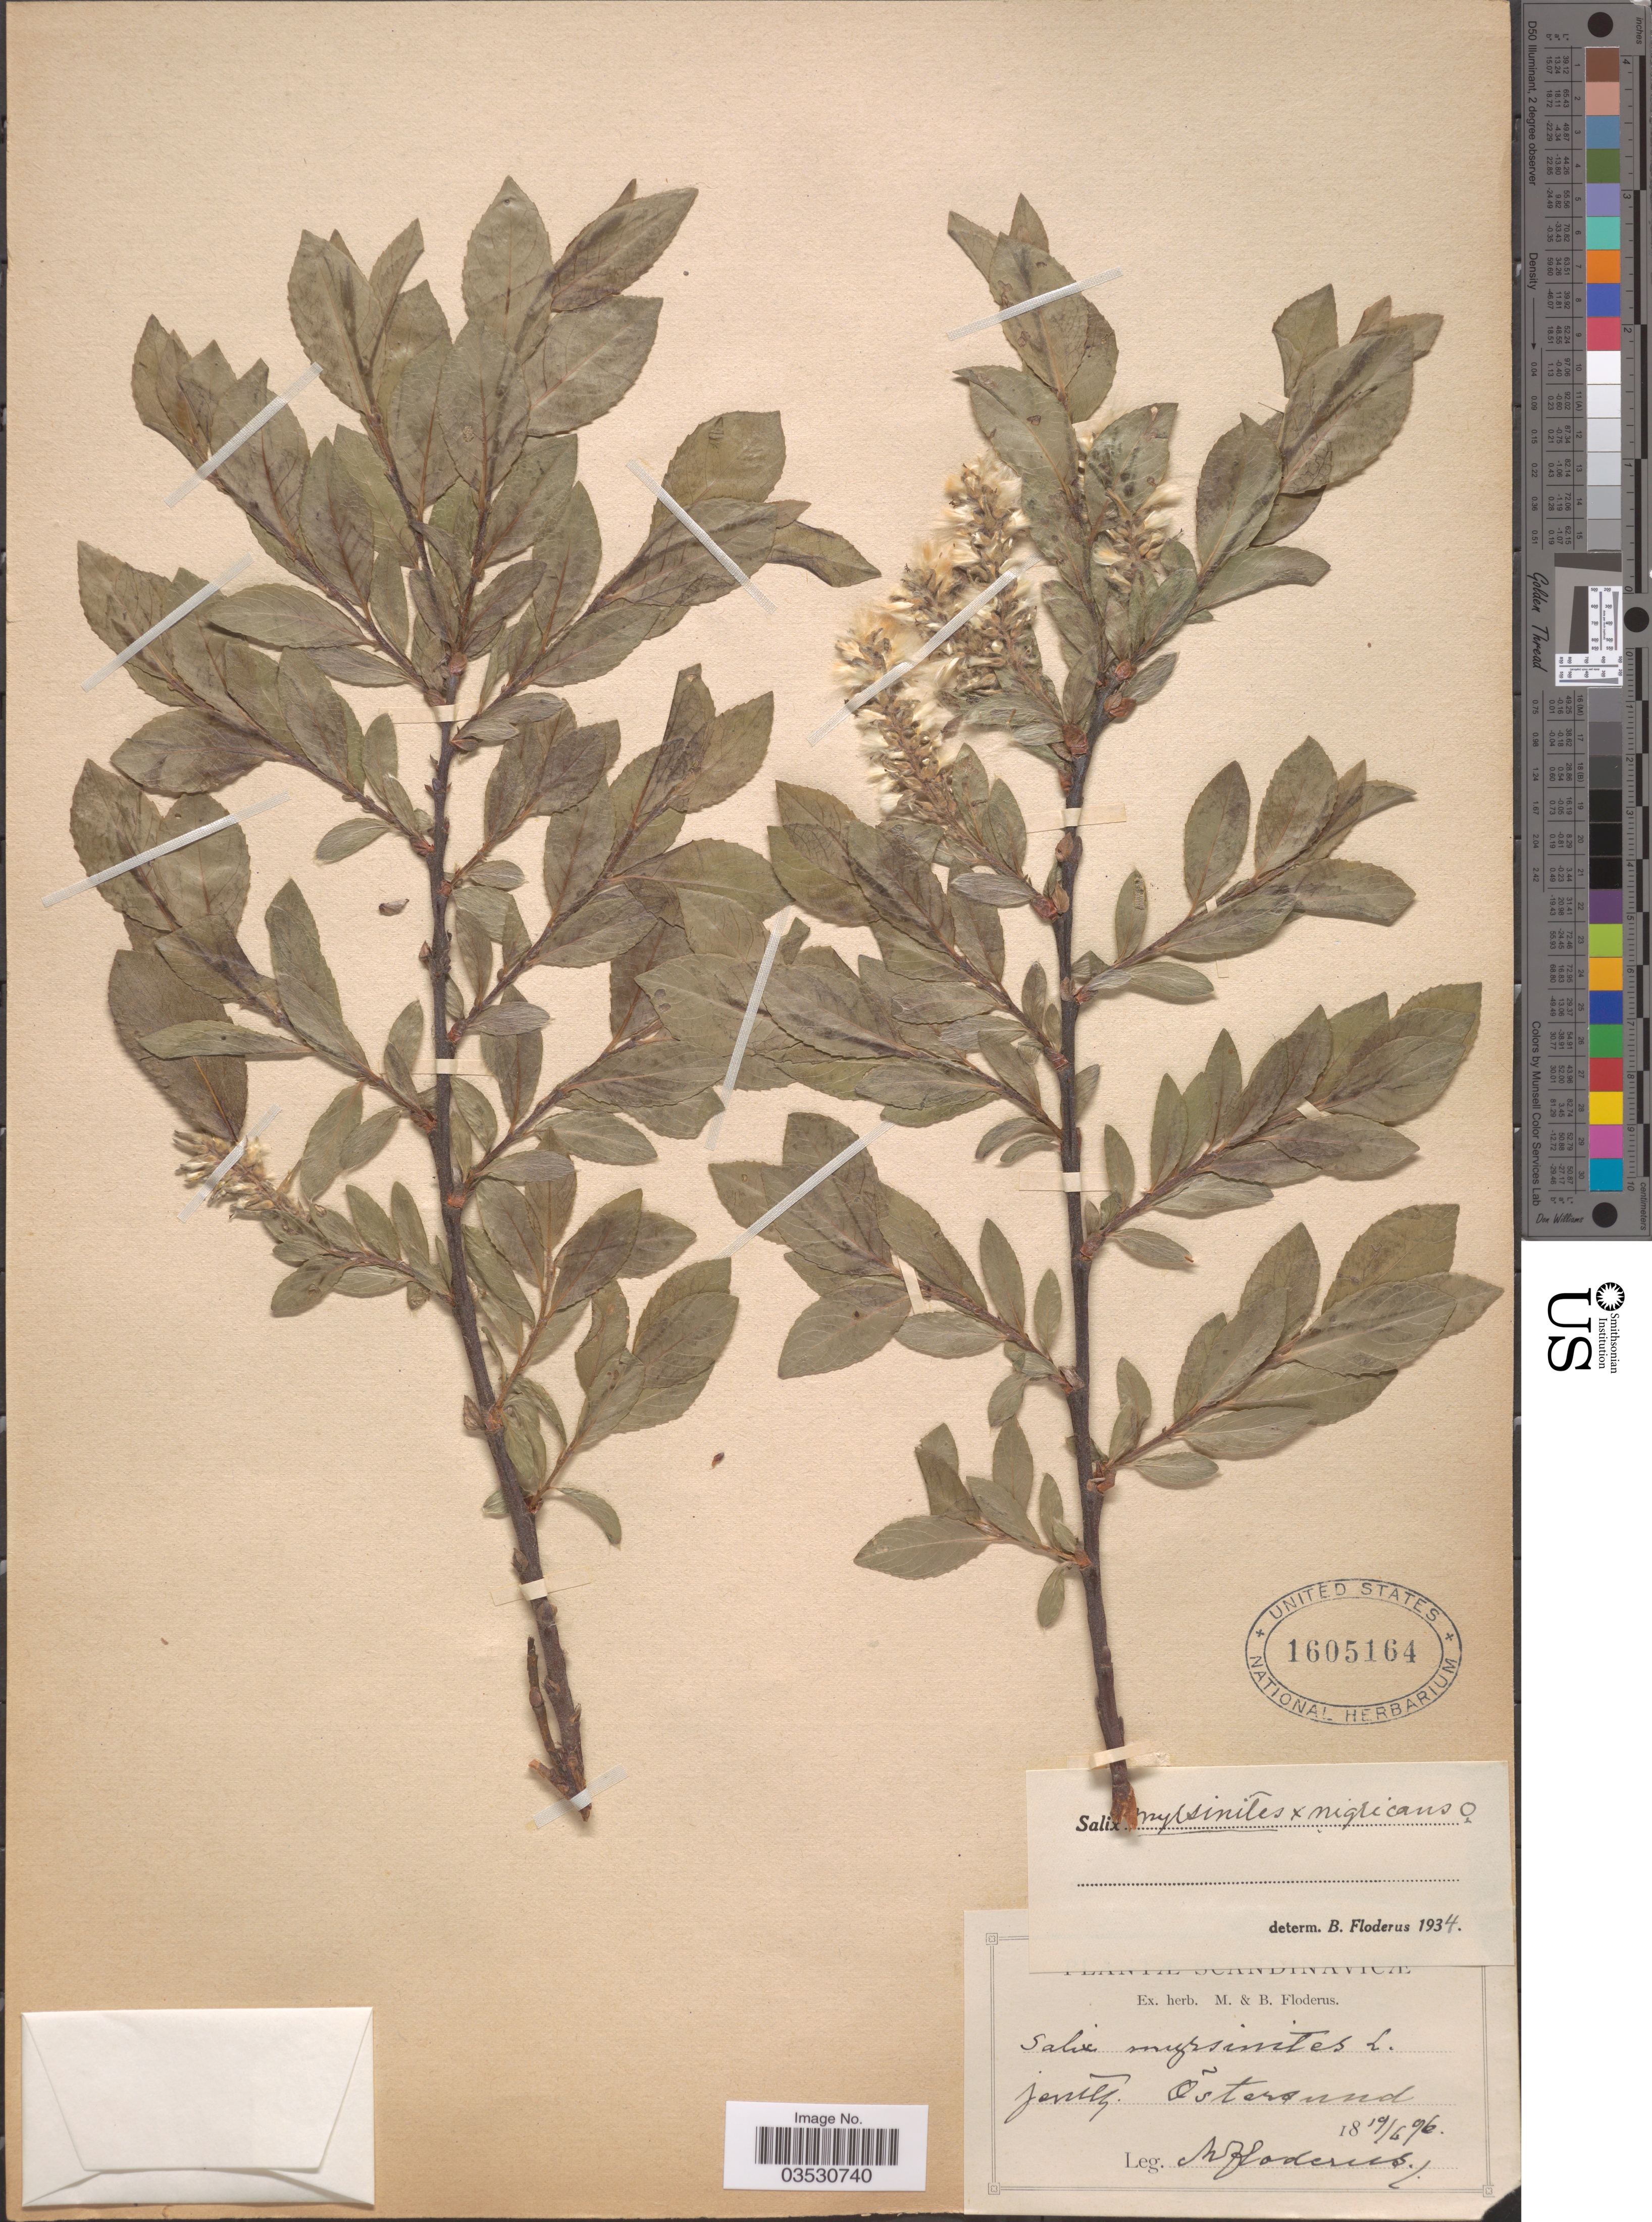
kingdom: Plantae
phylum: Tracheophyta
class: Magnoliopsida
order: Malpighiales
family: Salicaceae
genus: Salix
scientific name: Salix myrsinites x S. nigricans Sm.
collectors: M. Floderus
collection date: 1896-06-19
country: Sweden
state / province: Jämtland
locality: [illegible text]. Jemtl. Õstersund.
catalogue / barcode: US 1605164